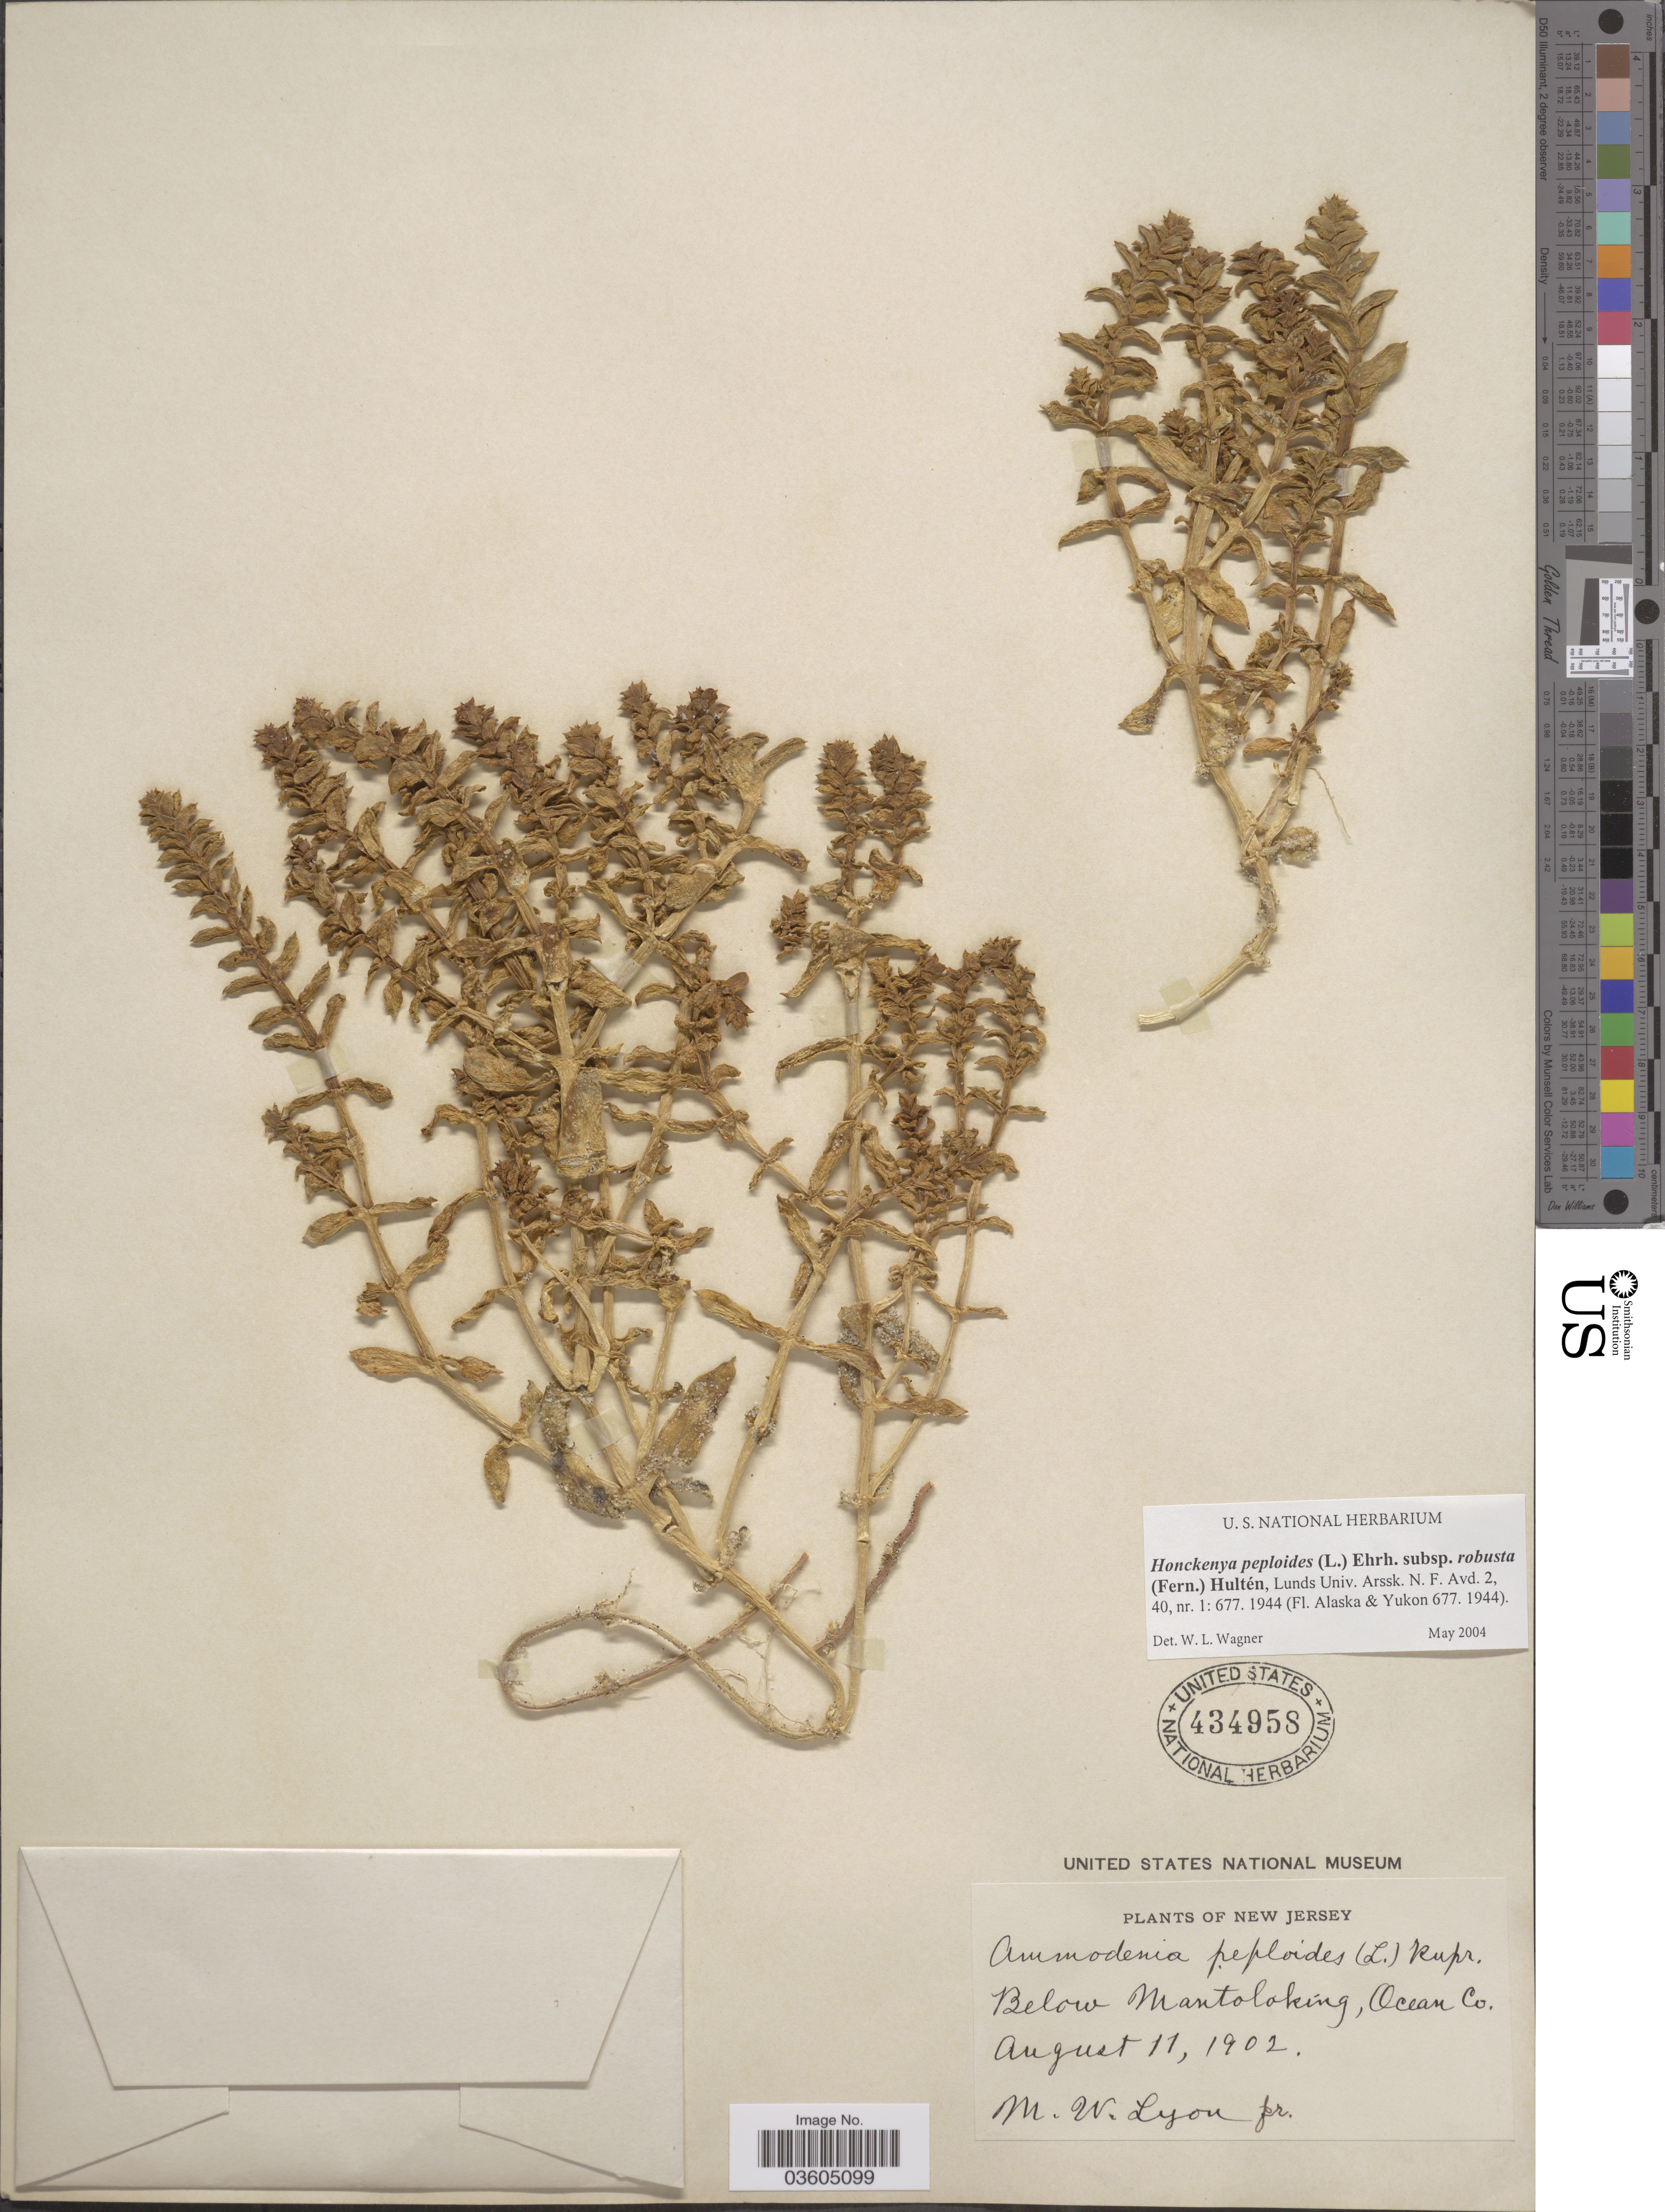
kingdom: Plantae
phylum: Tracheophyta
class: Magnoliopsida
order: Caryophyllales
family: Caryophyllaceae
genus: Honckenya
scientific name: Honckenya peploides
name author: (L.) Ehrh.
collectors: M. W. Lyon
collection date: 1902-08-11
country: United States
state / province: New Jersey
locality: Below Mantoloking, Ocean Co.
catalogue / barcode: US 434958